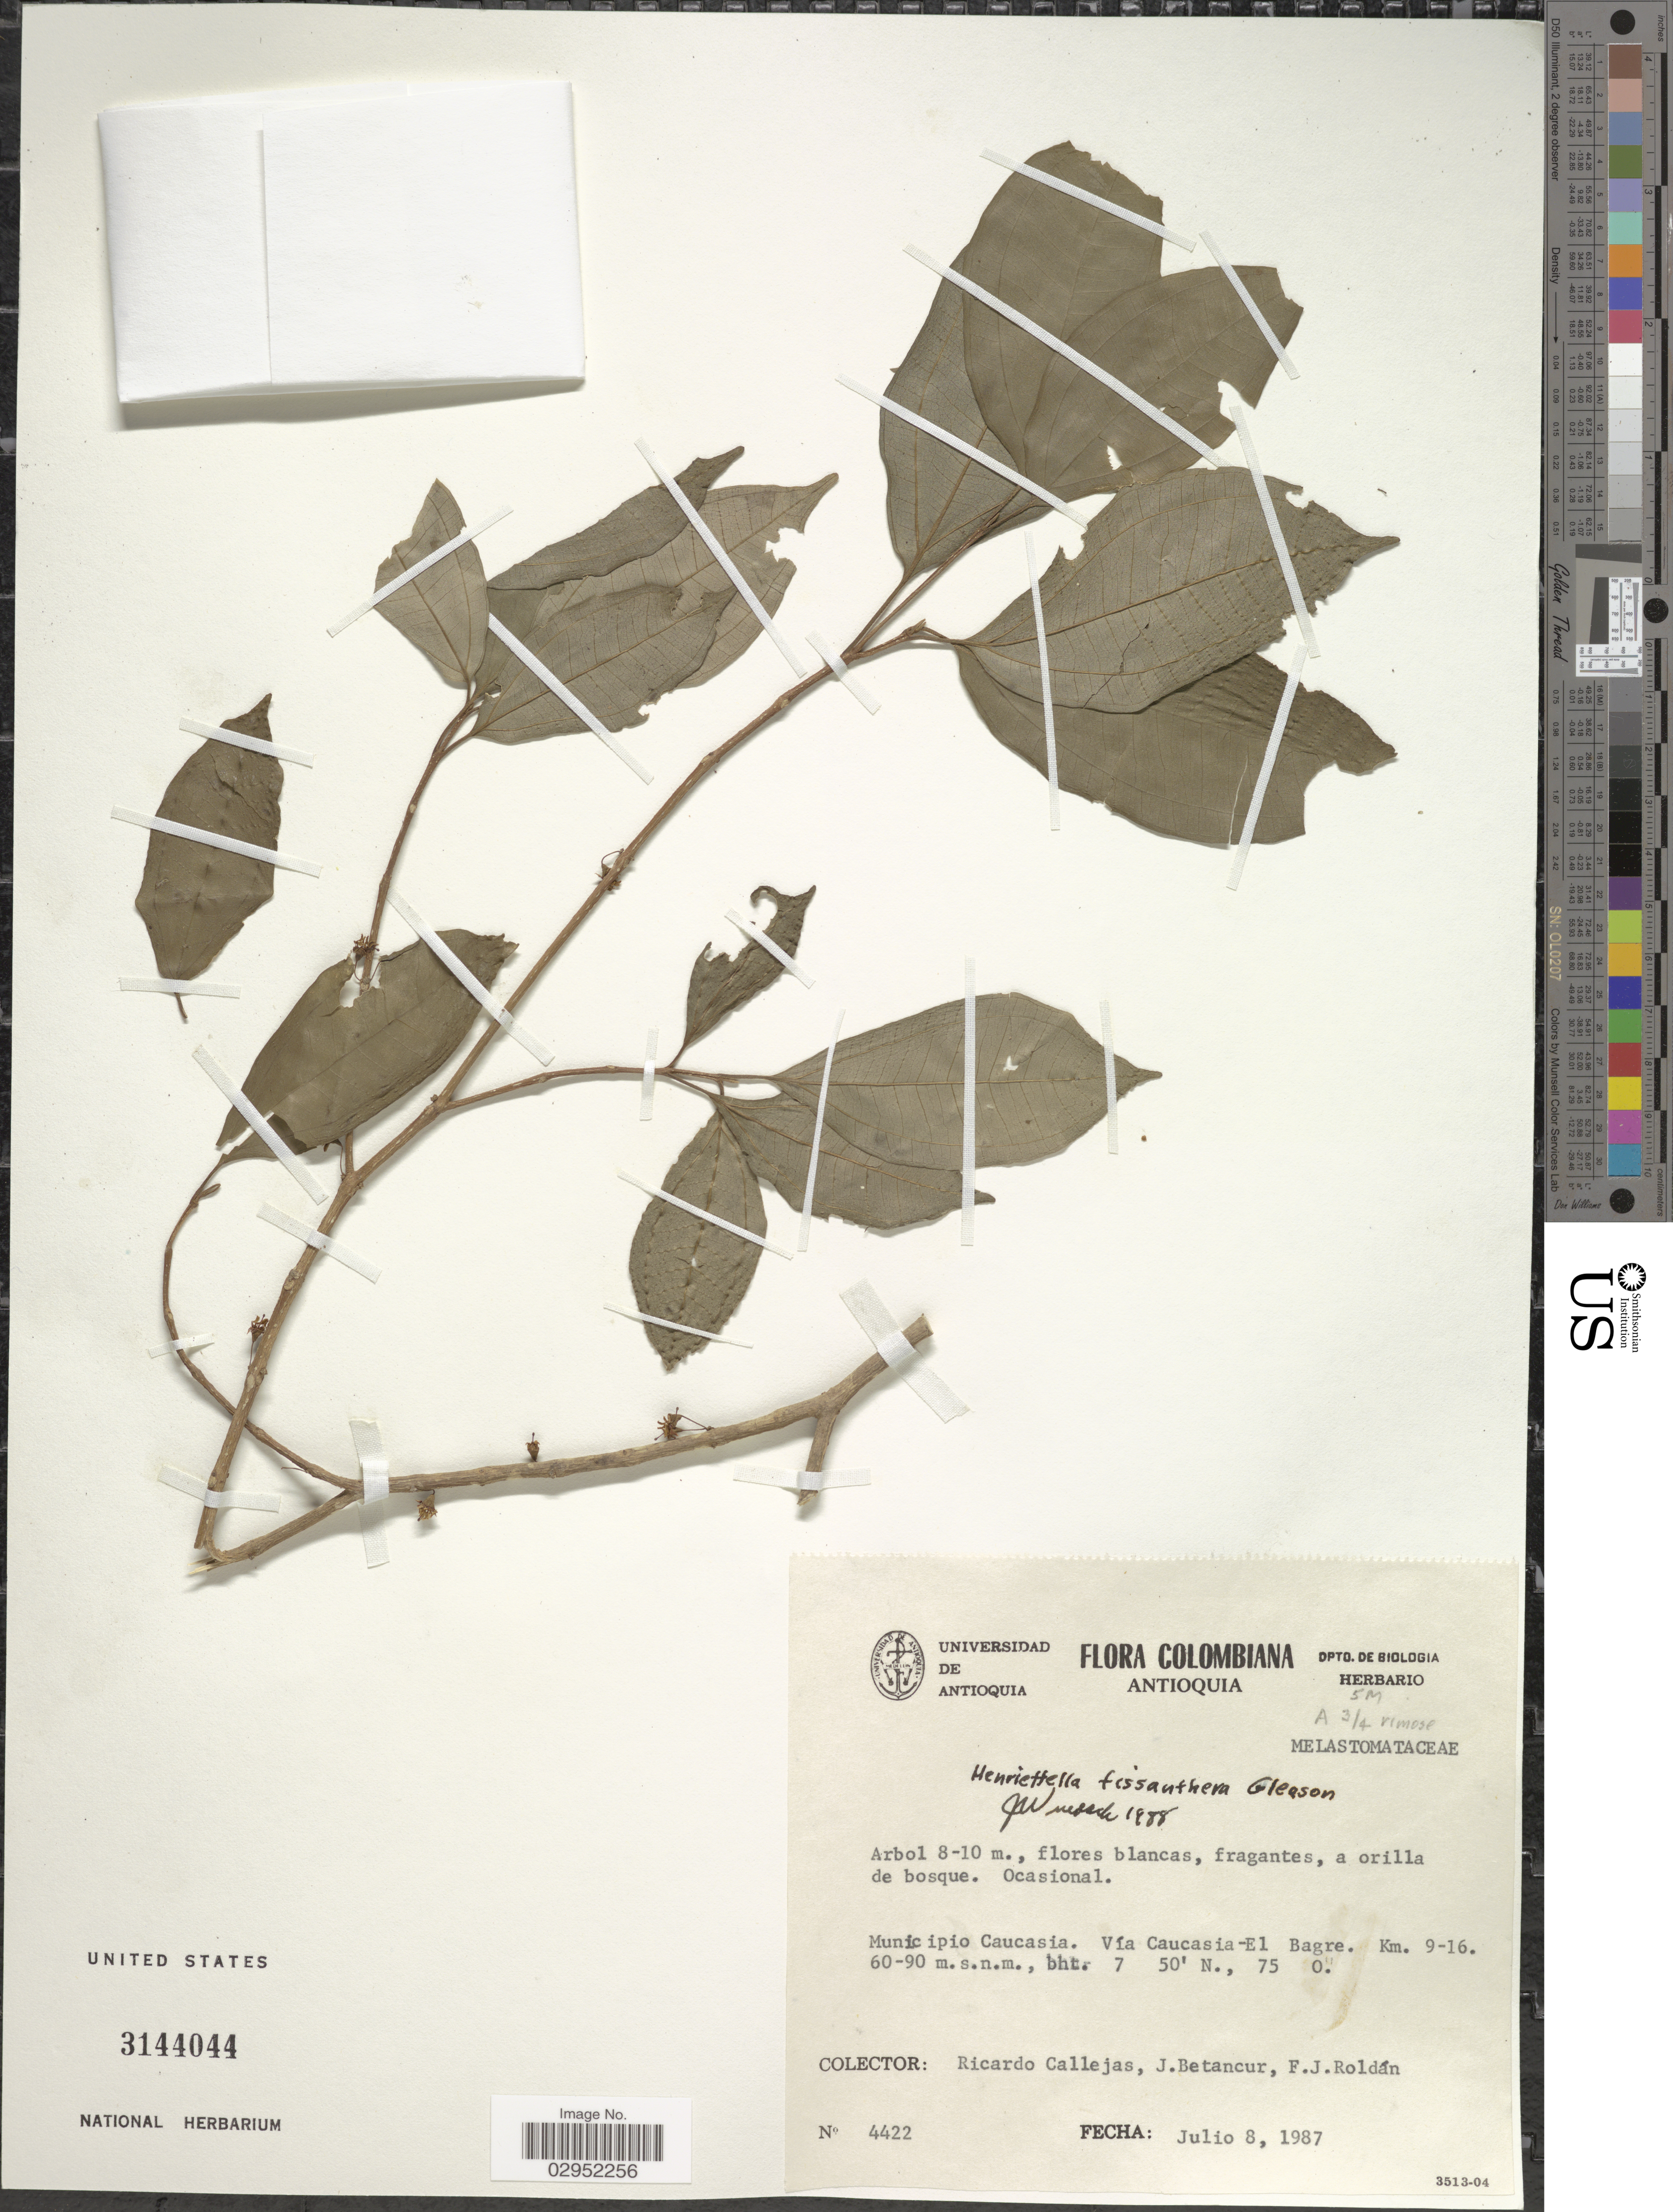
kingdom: Plantae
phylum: Tracheophyta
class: Magnoliopsida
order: Myrtales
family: Melastomataceae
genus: Henriettea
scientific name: Henriettea fissanthera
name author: (Gleason) Penneys et al.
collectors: R. Callejas, J. Betancur & F. J. Roldán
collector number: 4422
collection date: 1987-07-08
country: Colombia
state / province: Antioquia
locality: Municipio Caucasia. Vía Caucasia- El Bagre. Km. 9-16.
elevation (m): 60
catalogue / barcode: US 3144044